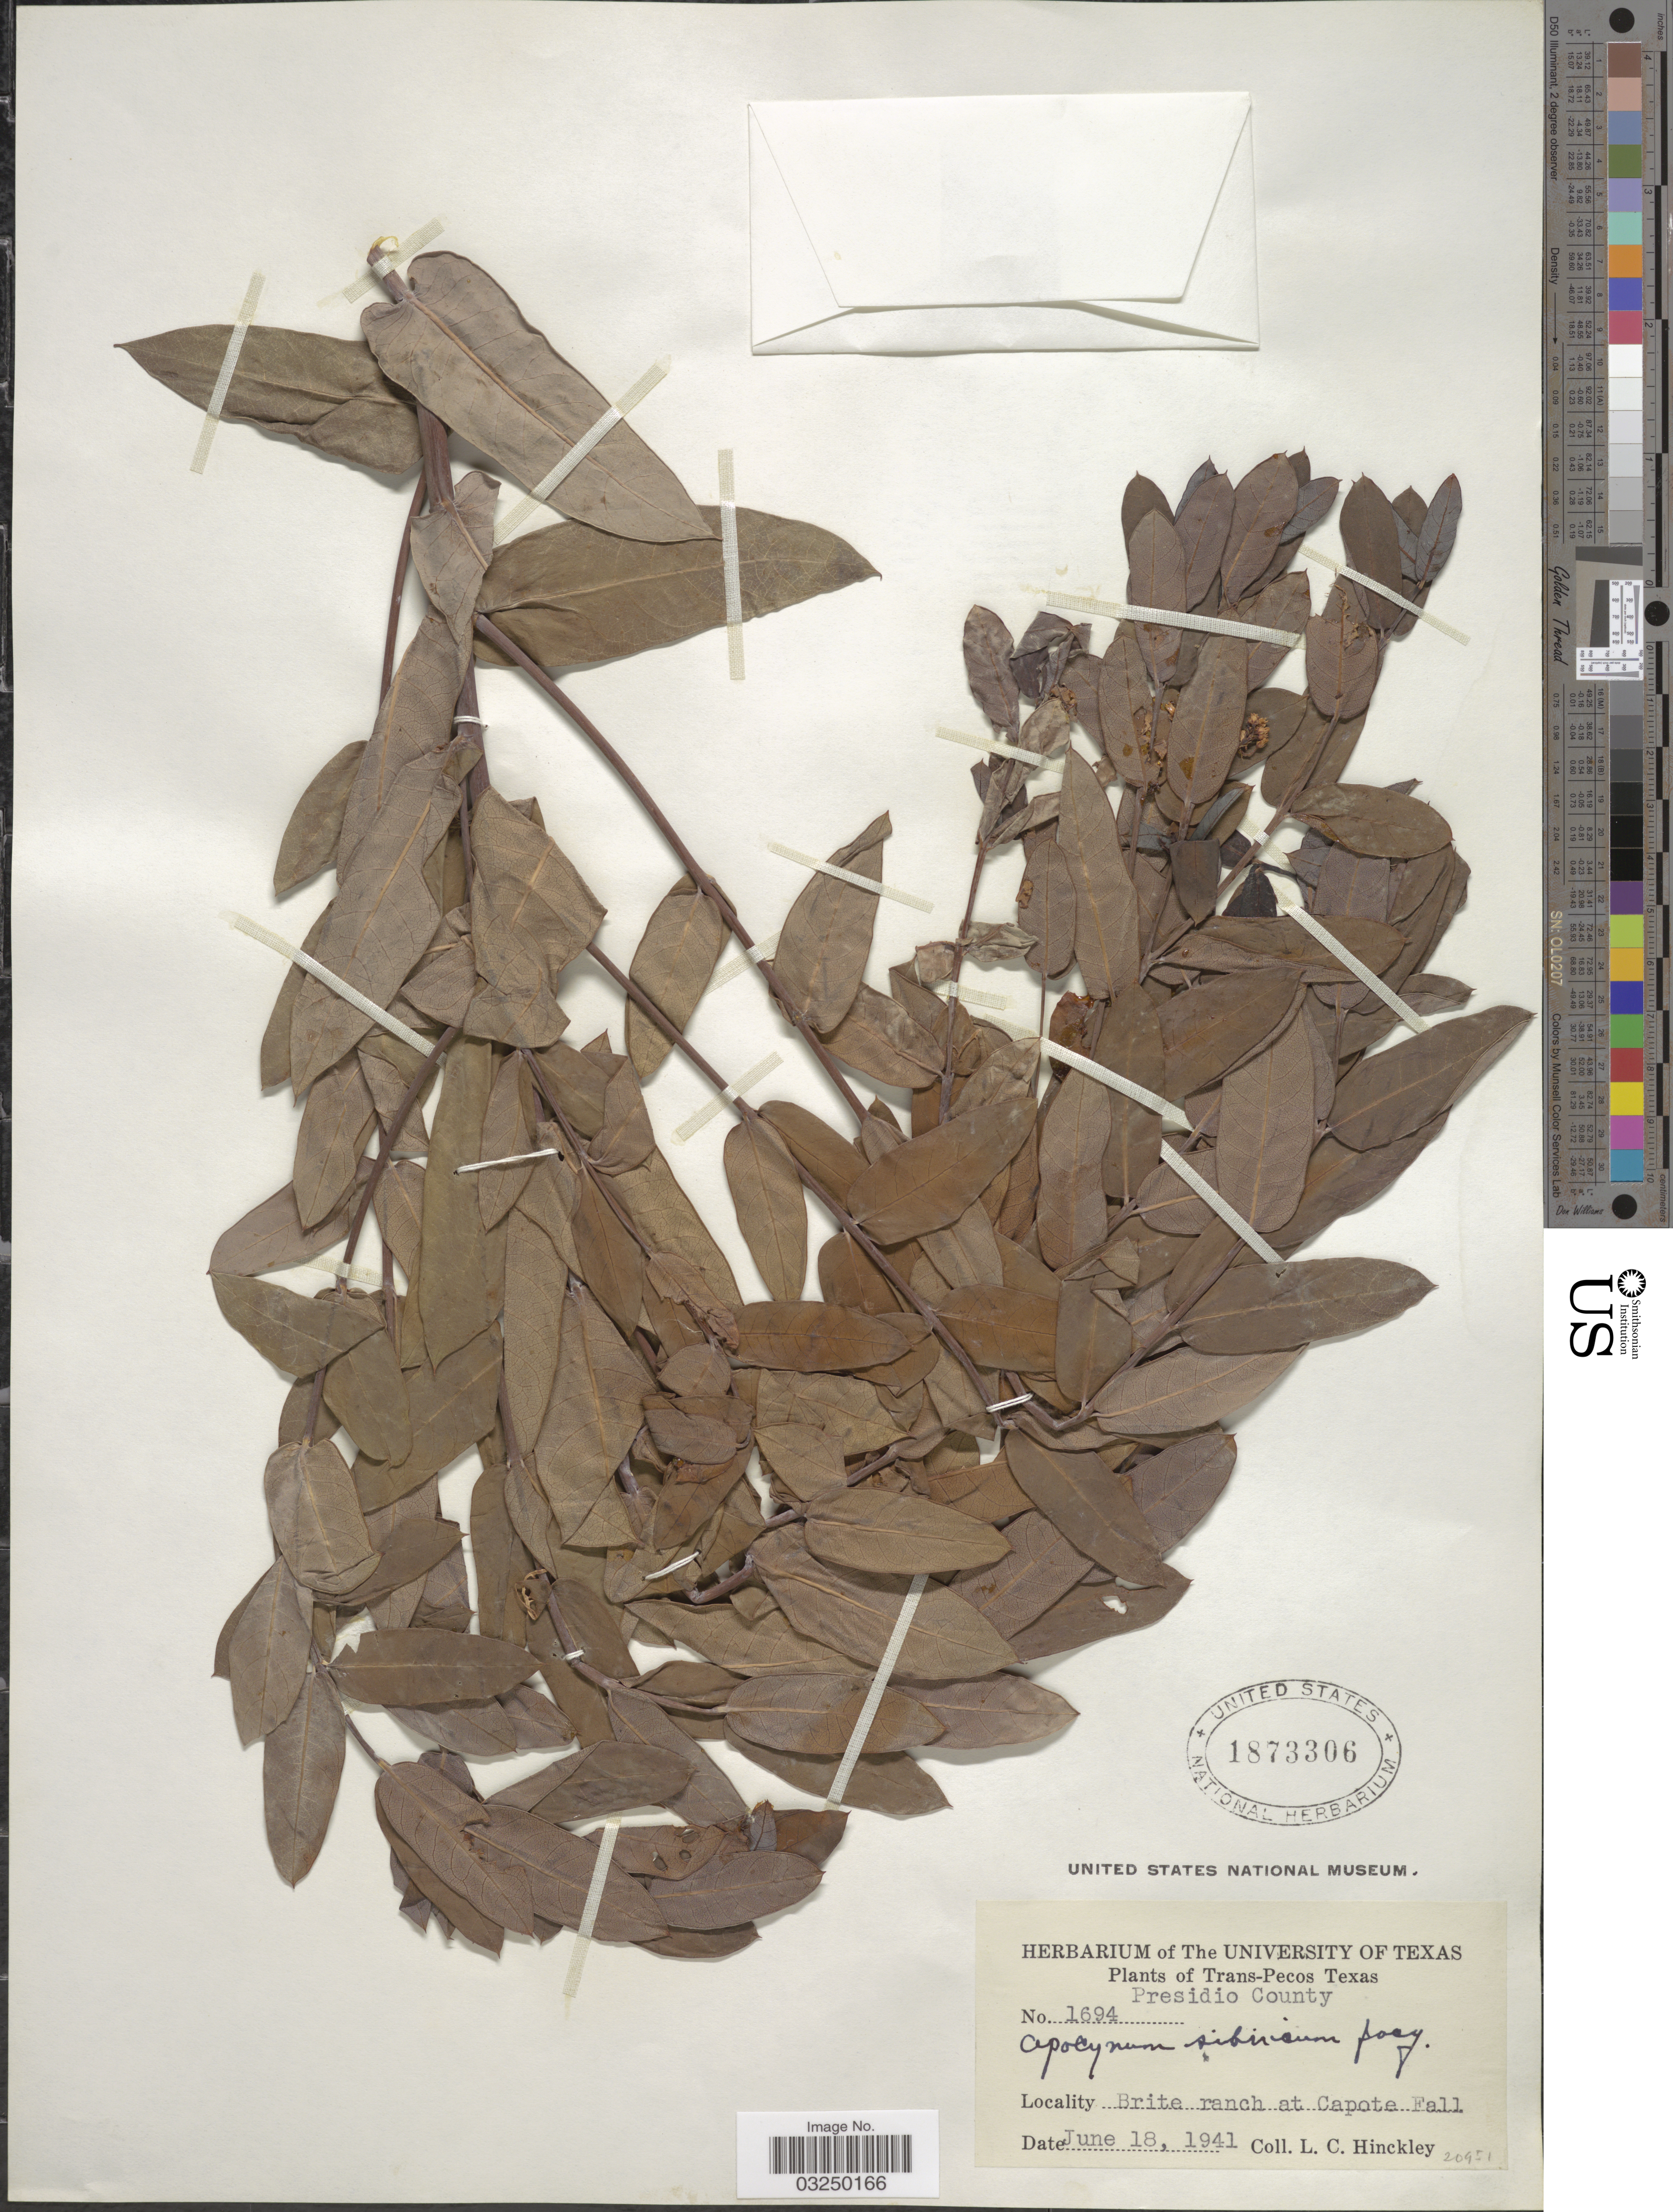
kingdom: Plantae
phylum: Tracheophyta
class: Magnoliopsida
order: Gentianales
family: Apocynaceae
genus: Apocynum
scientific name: Apocynum sibiricum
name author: Jacq.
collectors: L. Hinckley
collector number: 1694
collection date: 1941-06-18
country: United States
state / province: Texas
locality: Trans-Pecos Texas. Presidio County. Brite ranch at Capote Fall.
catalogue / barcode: US 1873306